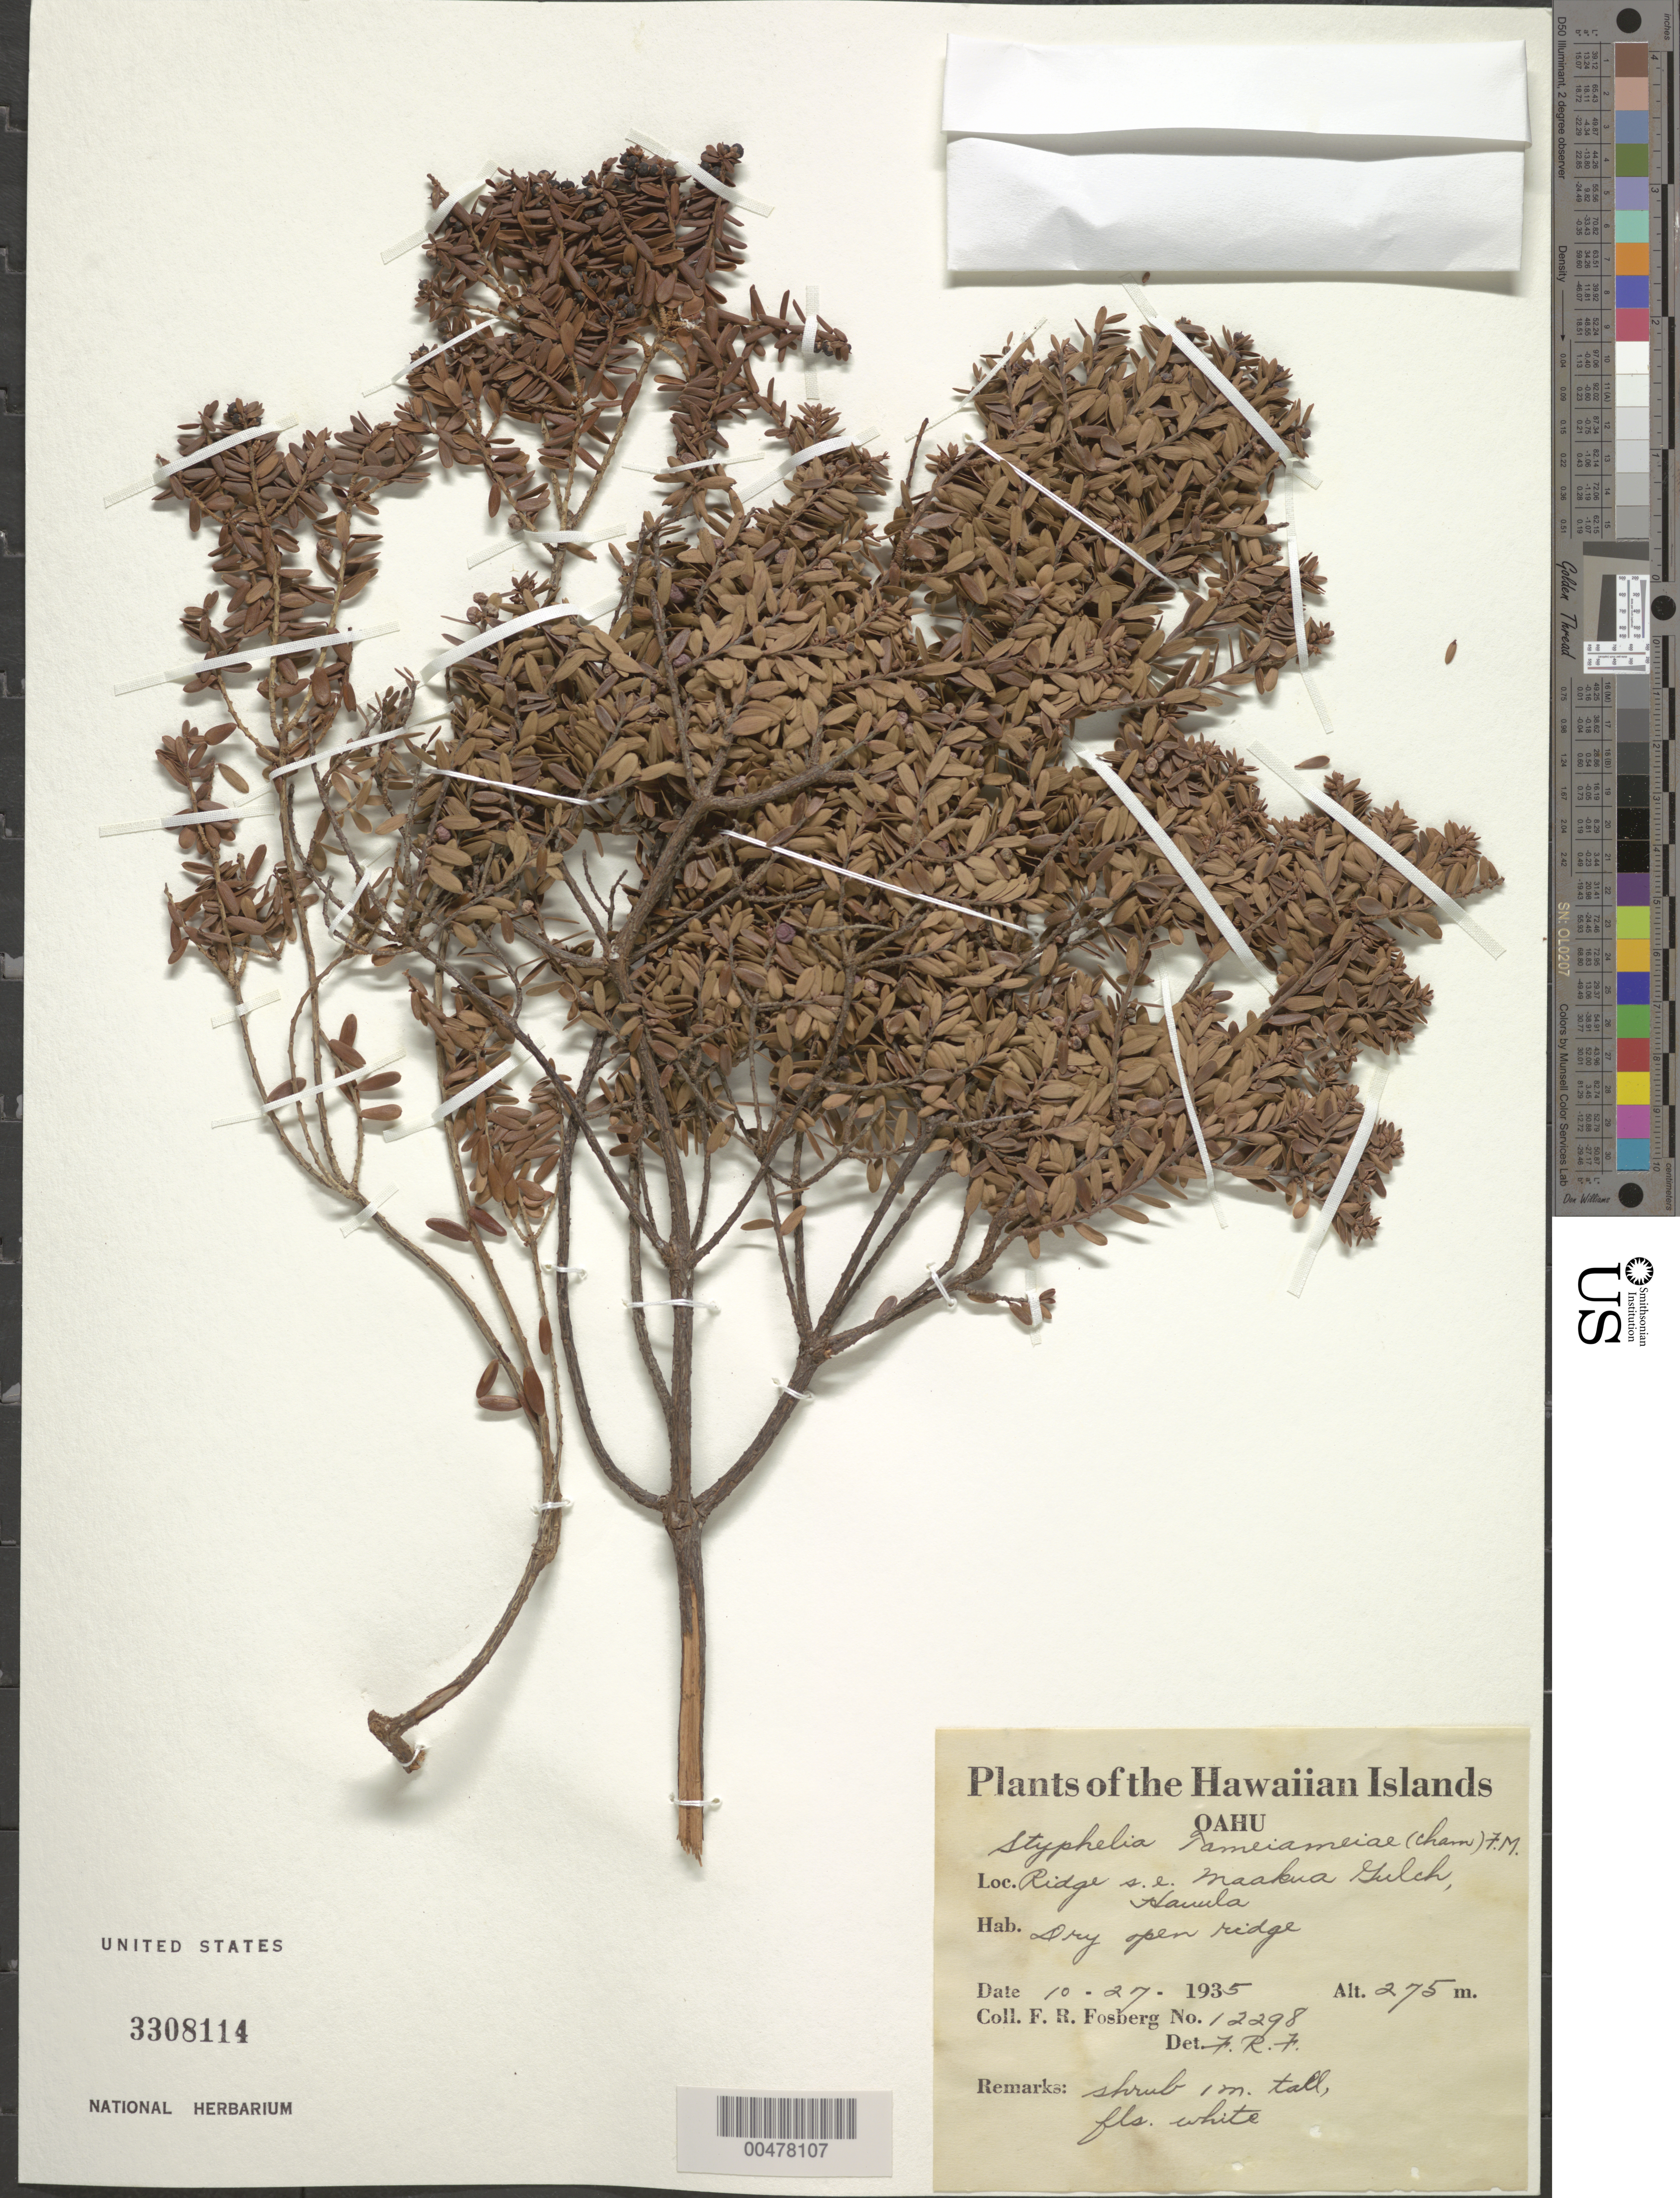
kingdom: Plantae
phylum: Tracheophyta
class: Magnoliopsida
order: Ericales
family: Ericaceae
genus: Leptecophylla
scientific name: Leptecophylla tameiameiae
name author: (Cham. & Schltdl.) C.M. Weiller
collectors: F. R. Fosberg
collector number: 12298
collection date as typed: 27 Oct 1935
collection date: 1935-10-27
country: United States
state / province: Hawaii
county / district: Honolulu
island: Oahu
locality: Ridge SE Maakua Gulch, Hauula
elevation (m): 275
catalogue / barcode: US 3308114